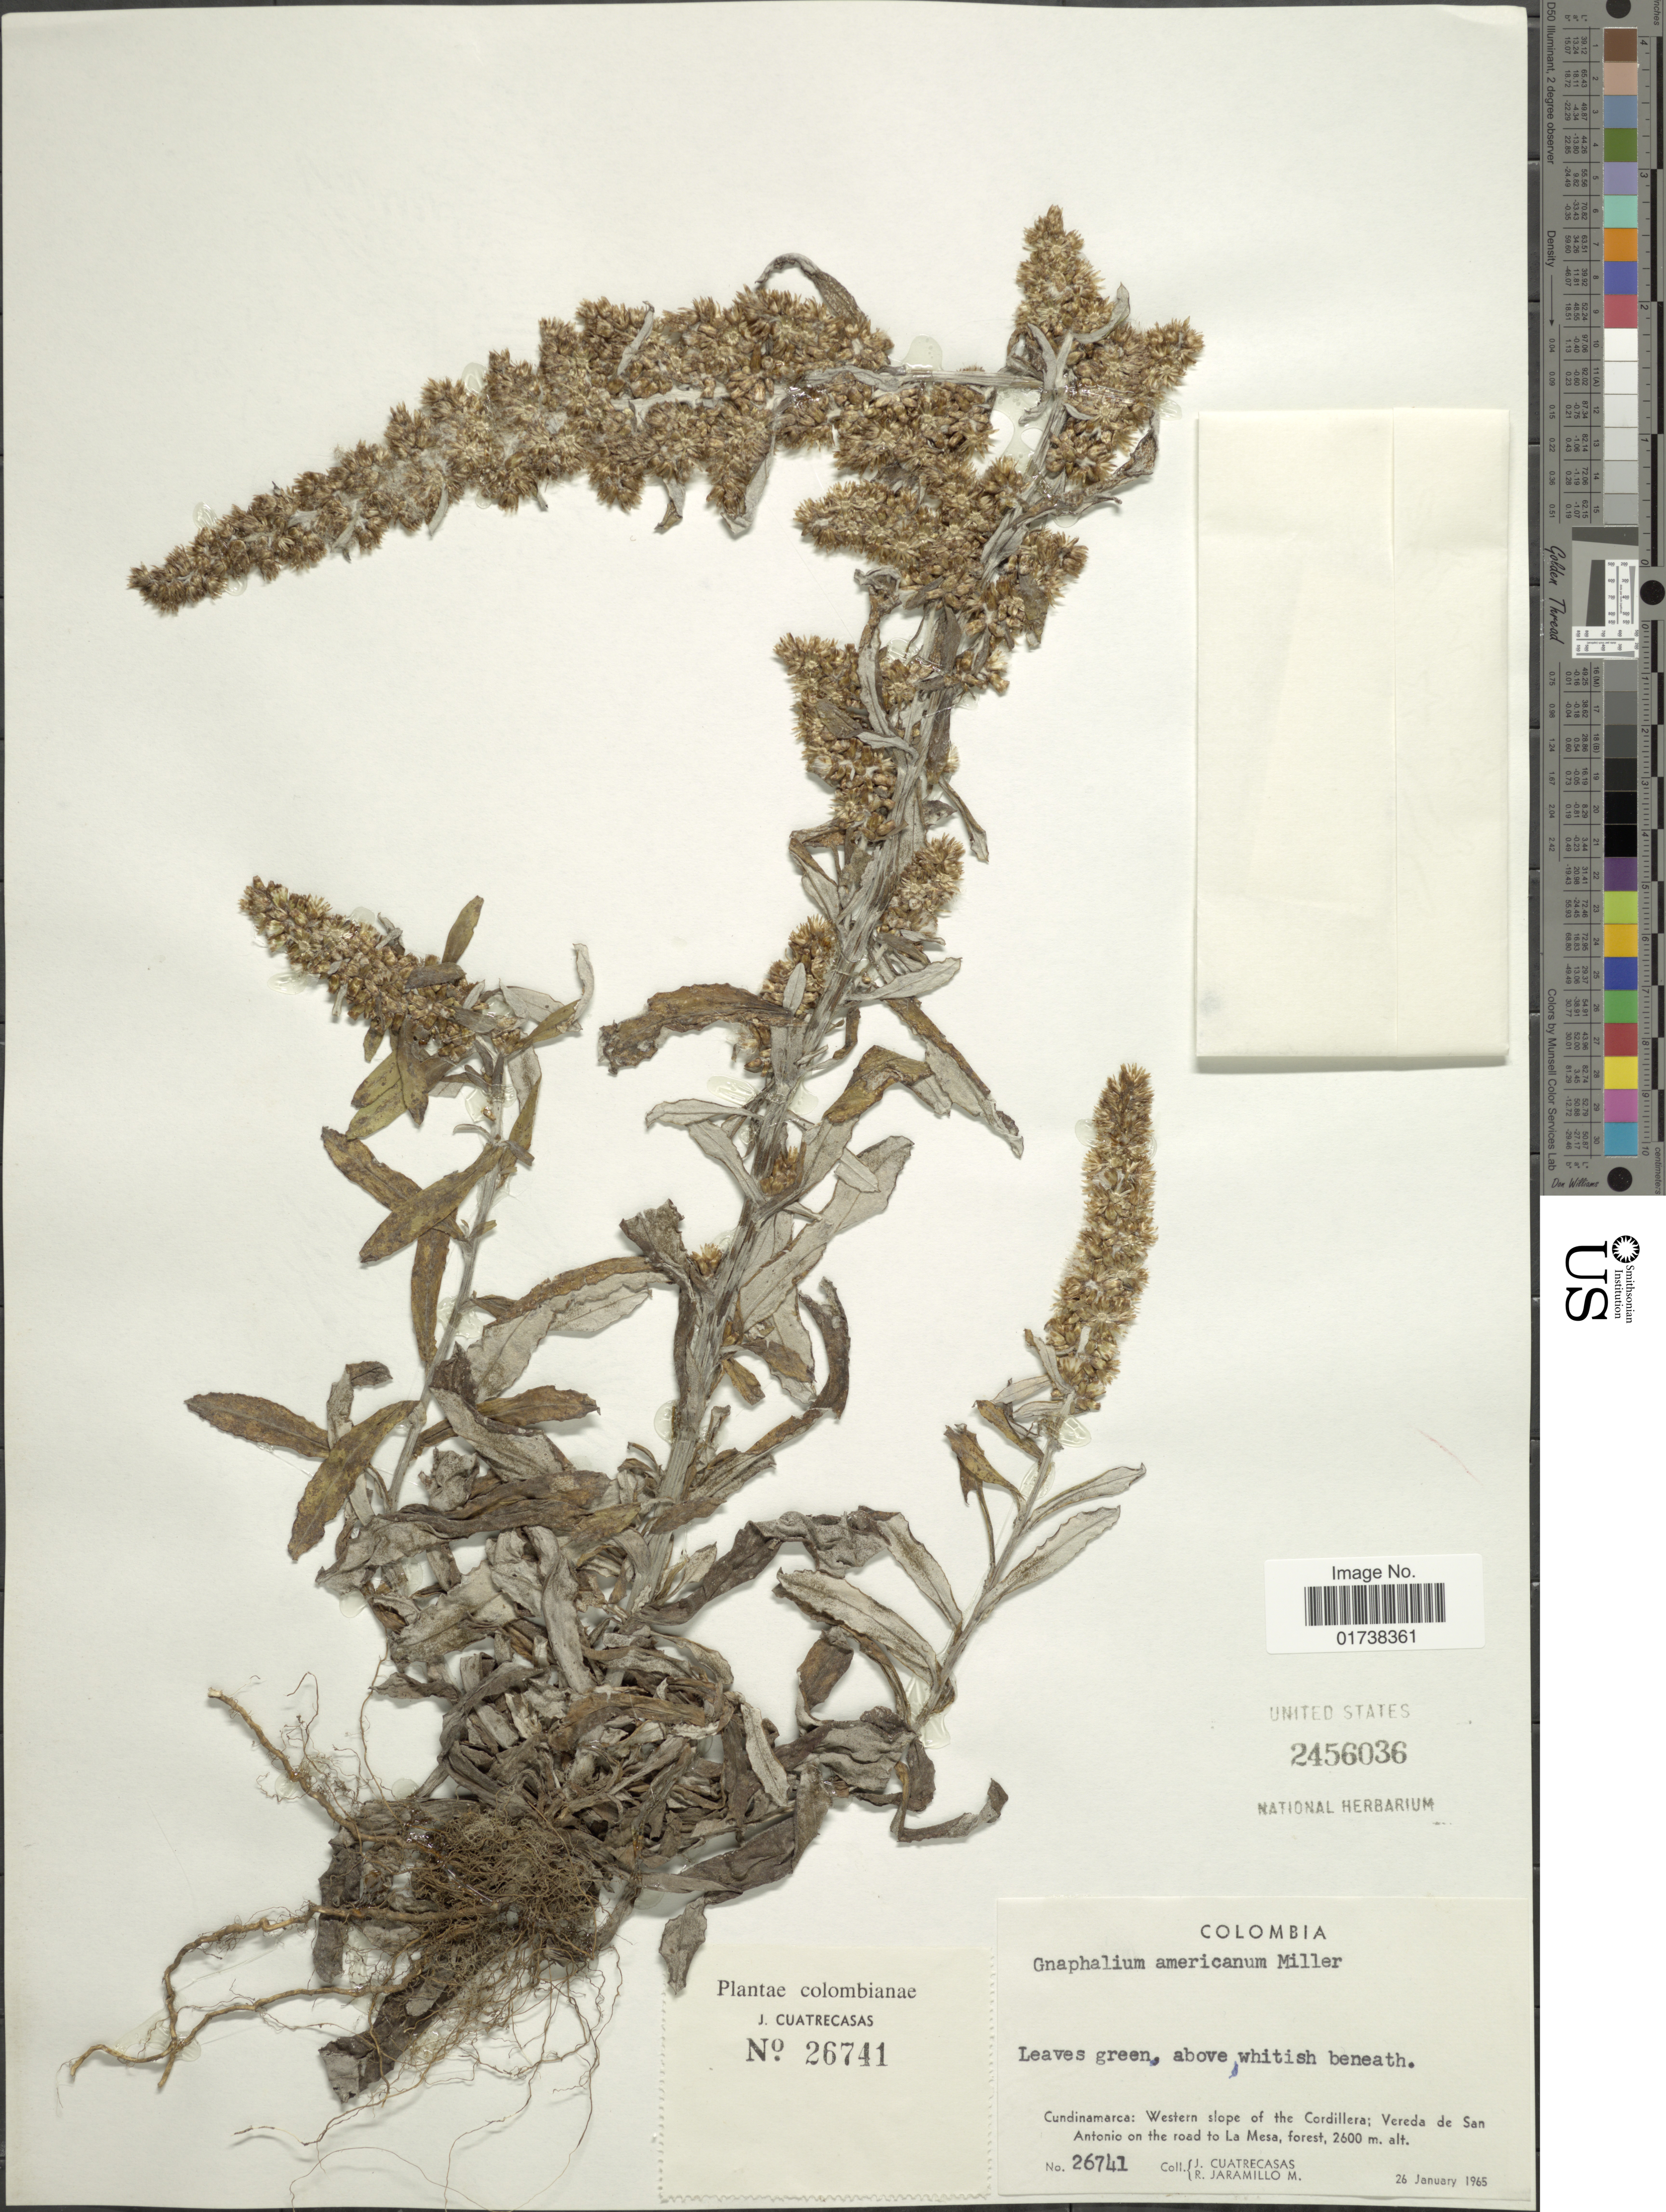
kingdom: Plantae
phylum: Tracheophyta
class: Magnoliopsida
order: Asterales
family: Asteraceae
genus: Gamochaeta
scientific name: Gamochaeta americana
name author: (Mill.) Wedd.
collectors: J. Cuatrecasas & R. Jaramillo M.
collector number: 26741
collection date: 1965-01-26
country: Colombia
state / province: Cundinamarca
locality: Western slope of the Cordillera: Vereda de San Antonio on the road to La Mesa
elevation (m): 2600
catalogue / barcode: US 2465036